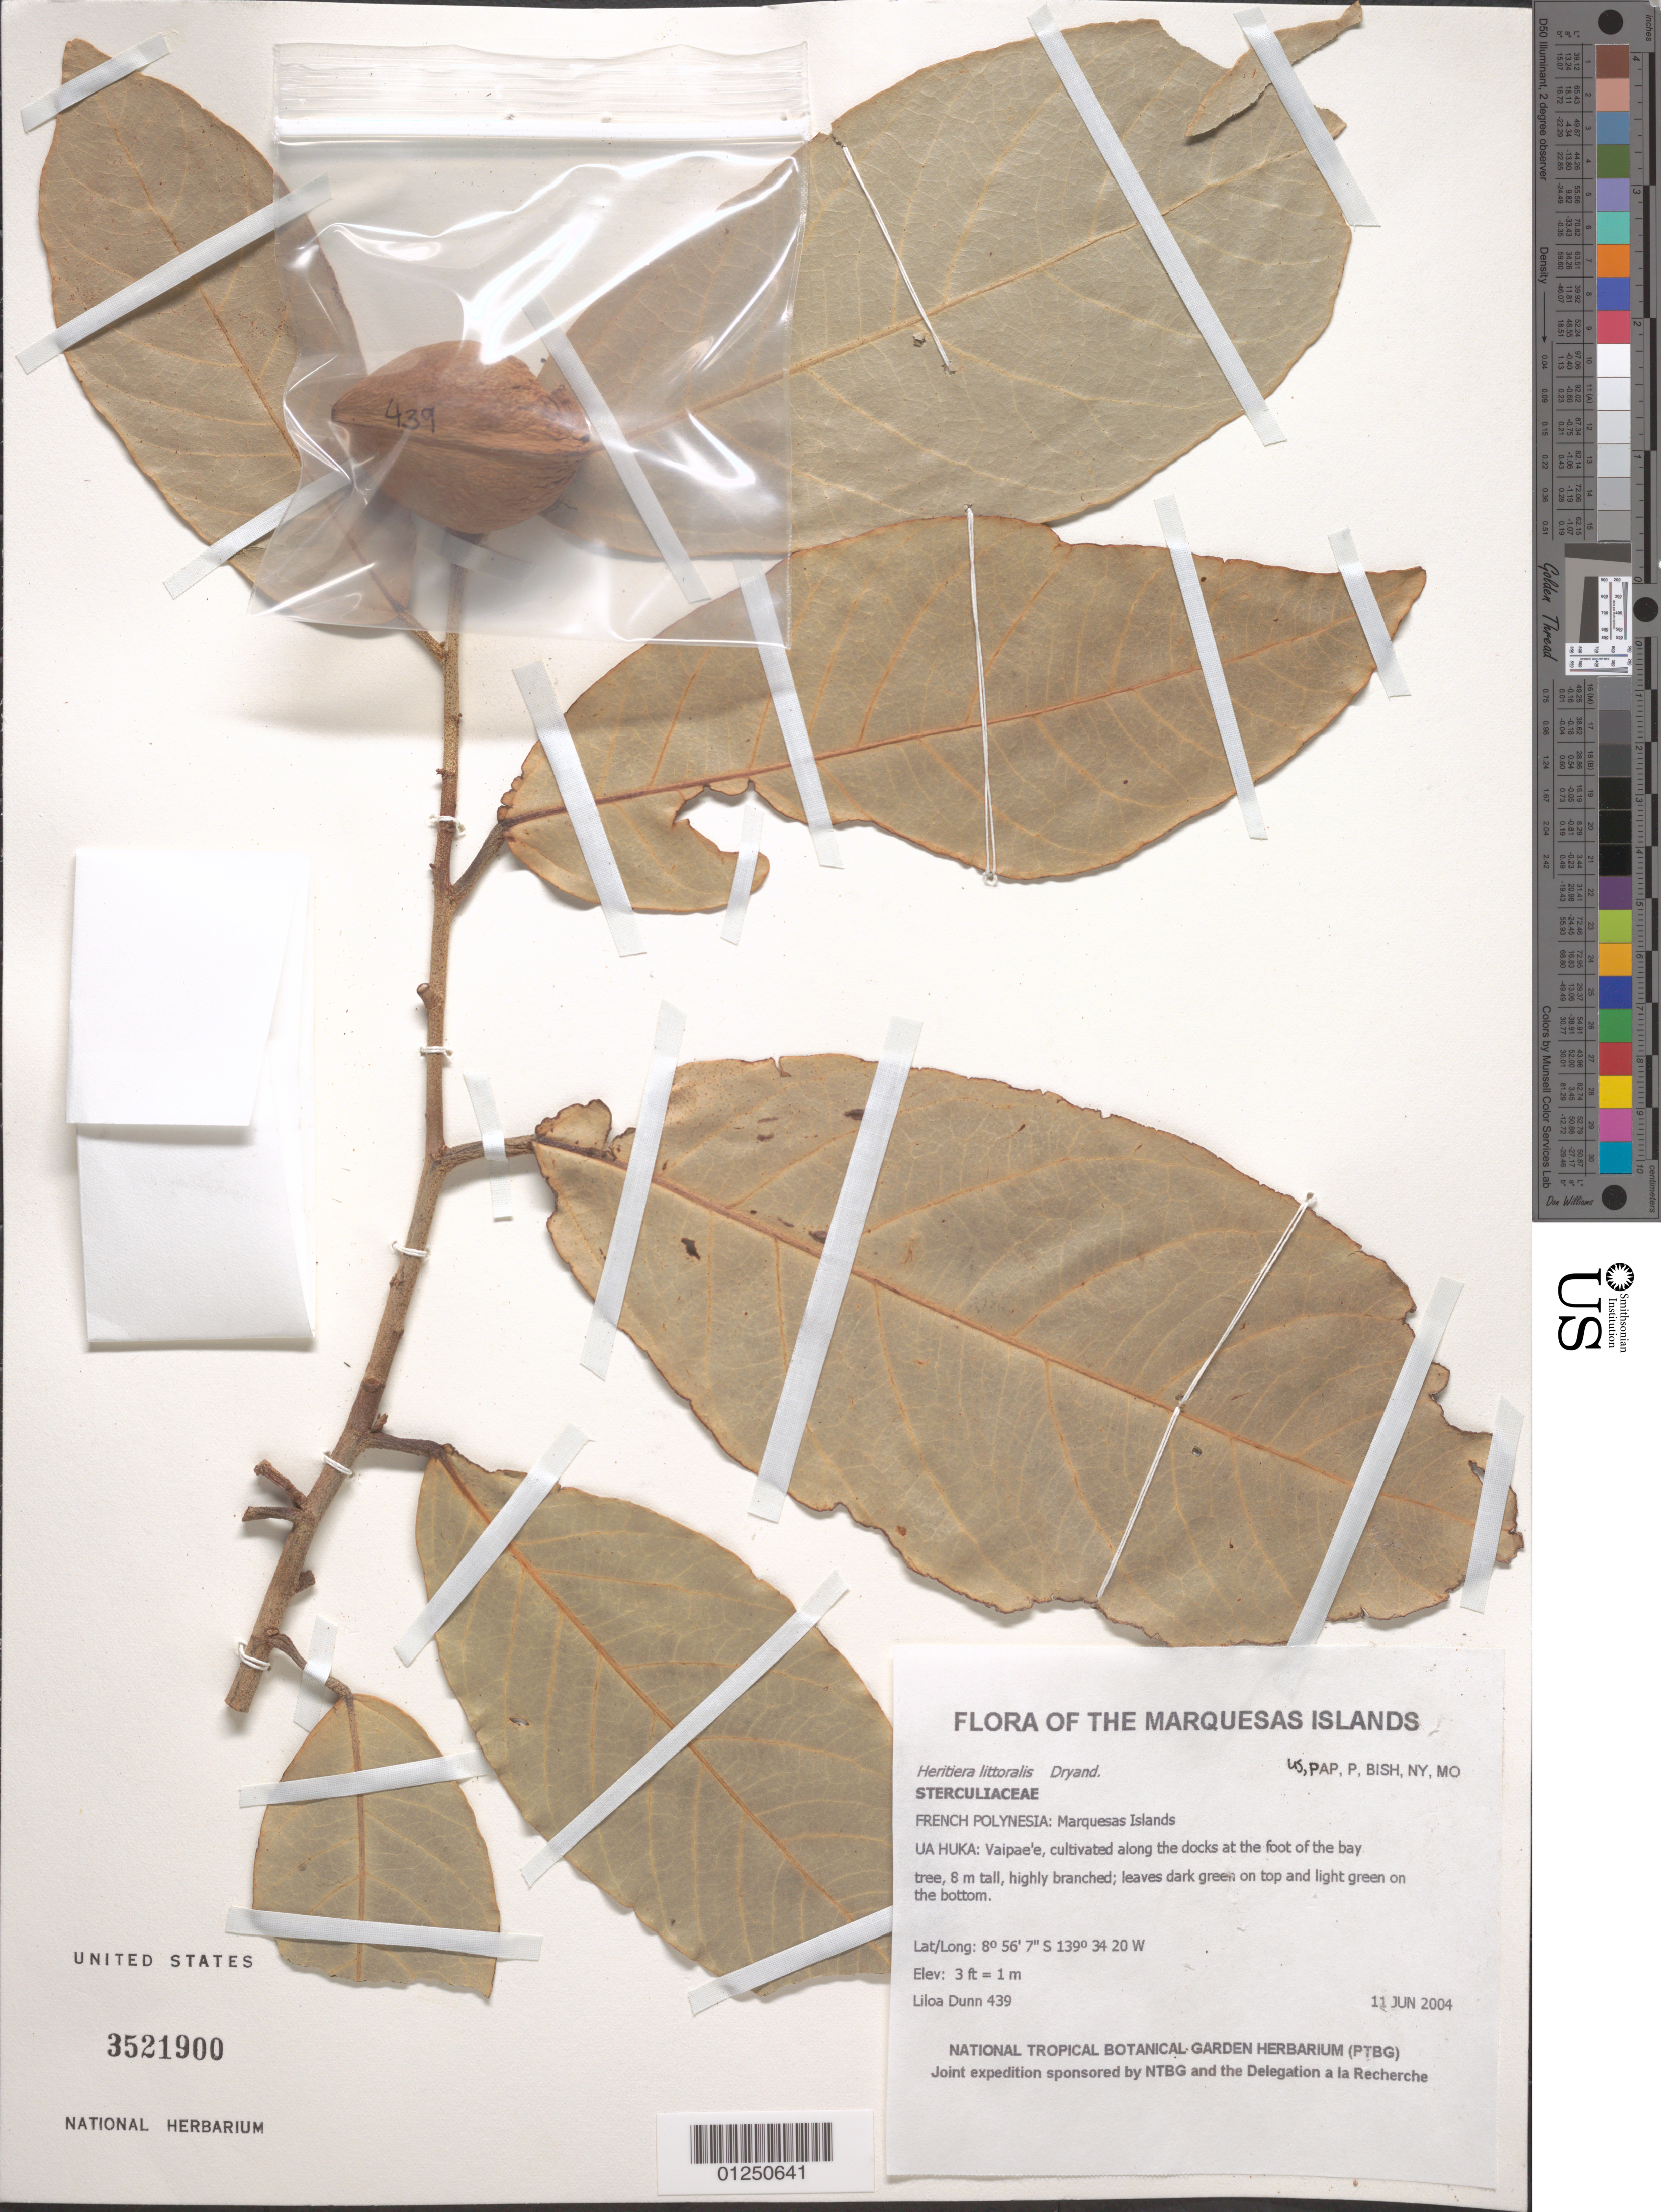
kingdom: Plantae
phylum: Tracheophyta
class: Magnoliopsida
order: Malvales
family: Malvaceae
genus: Heritiera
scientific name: Heritiera littoralis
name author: Aiton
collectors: L. Dunn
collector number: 439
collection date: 2004-06-11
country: French Polynesia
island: Ua Huka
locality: Vaipae'e, cultivated along the docks at the foot of the bay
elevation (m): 1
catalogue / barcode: US 3521900